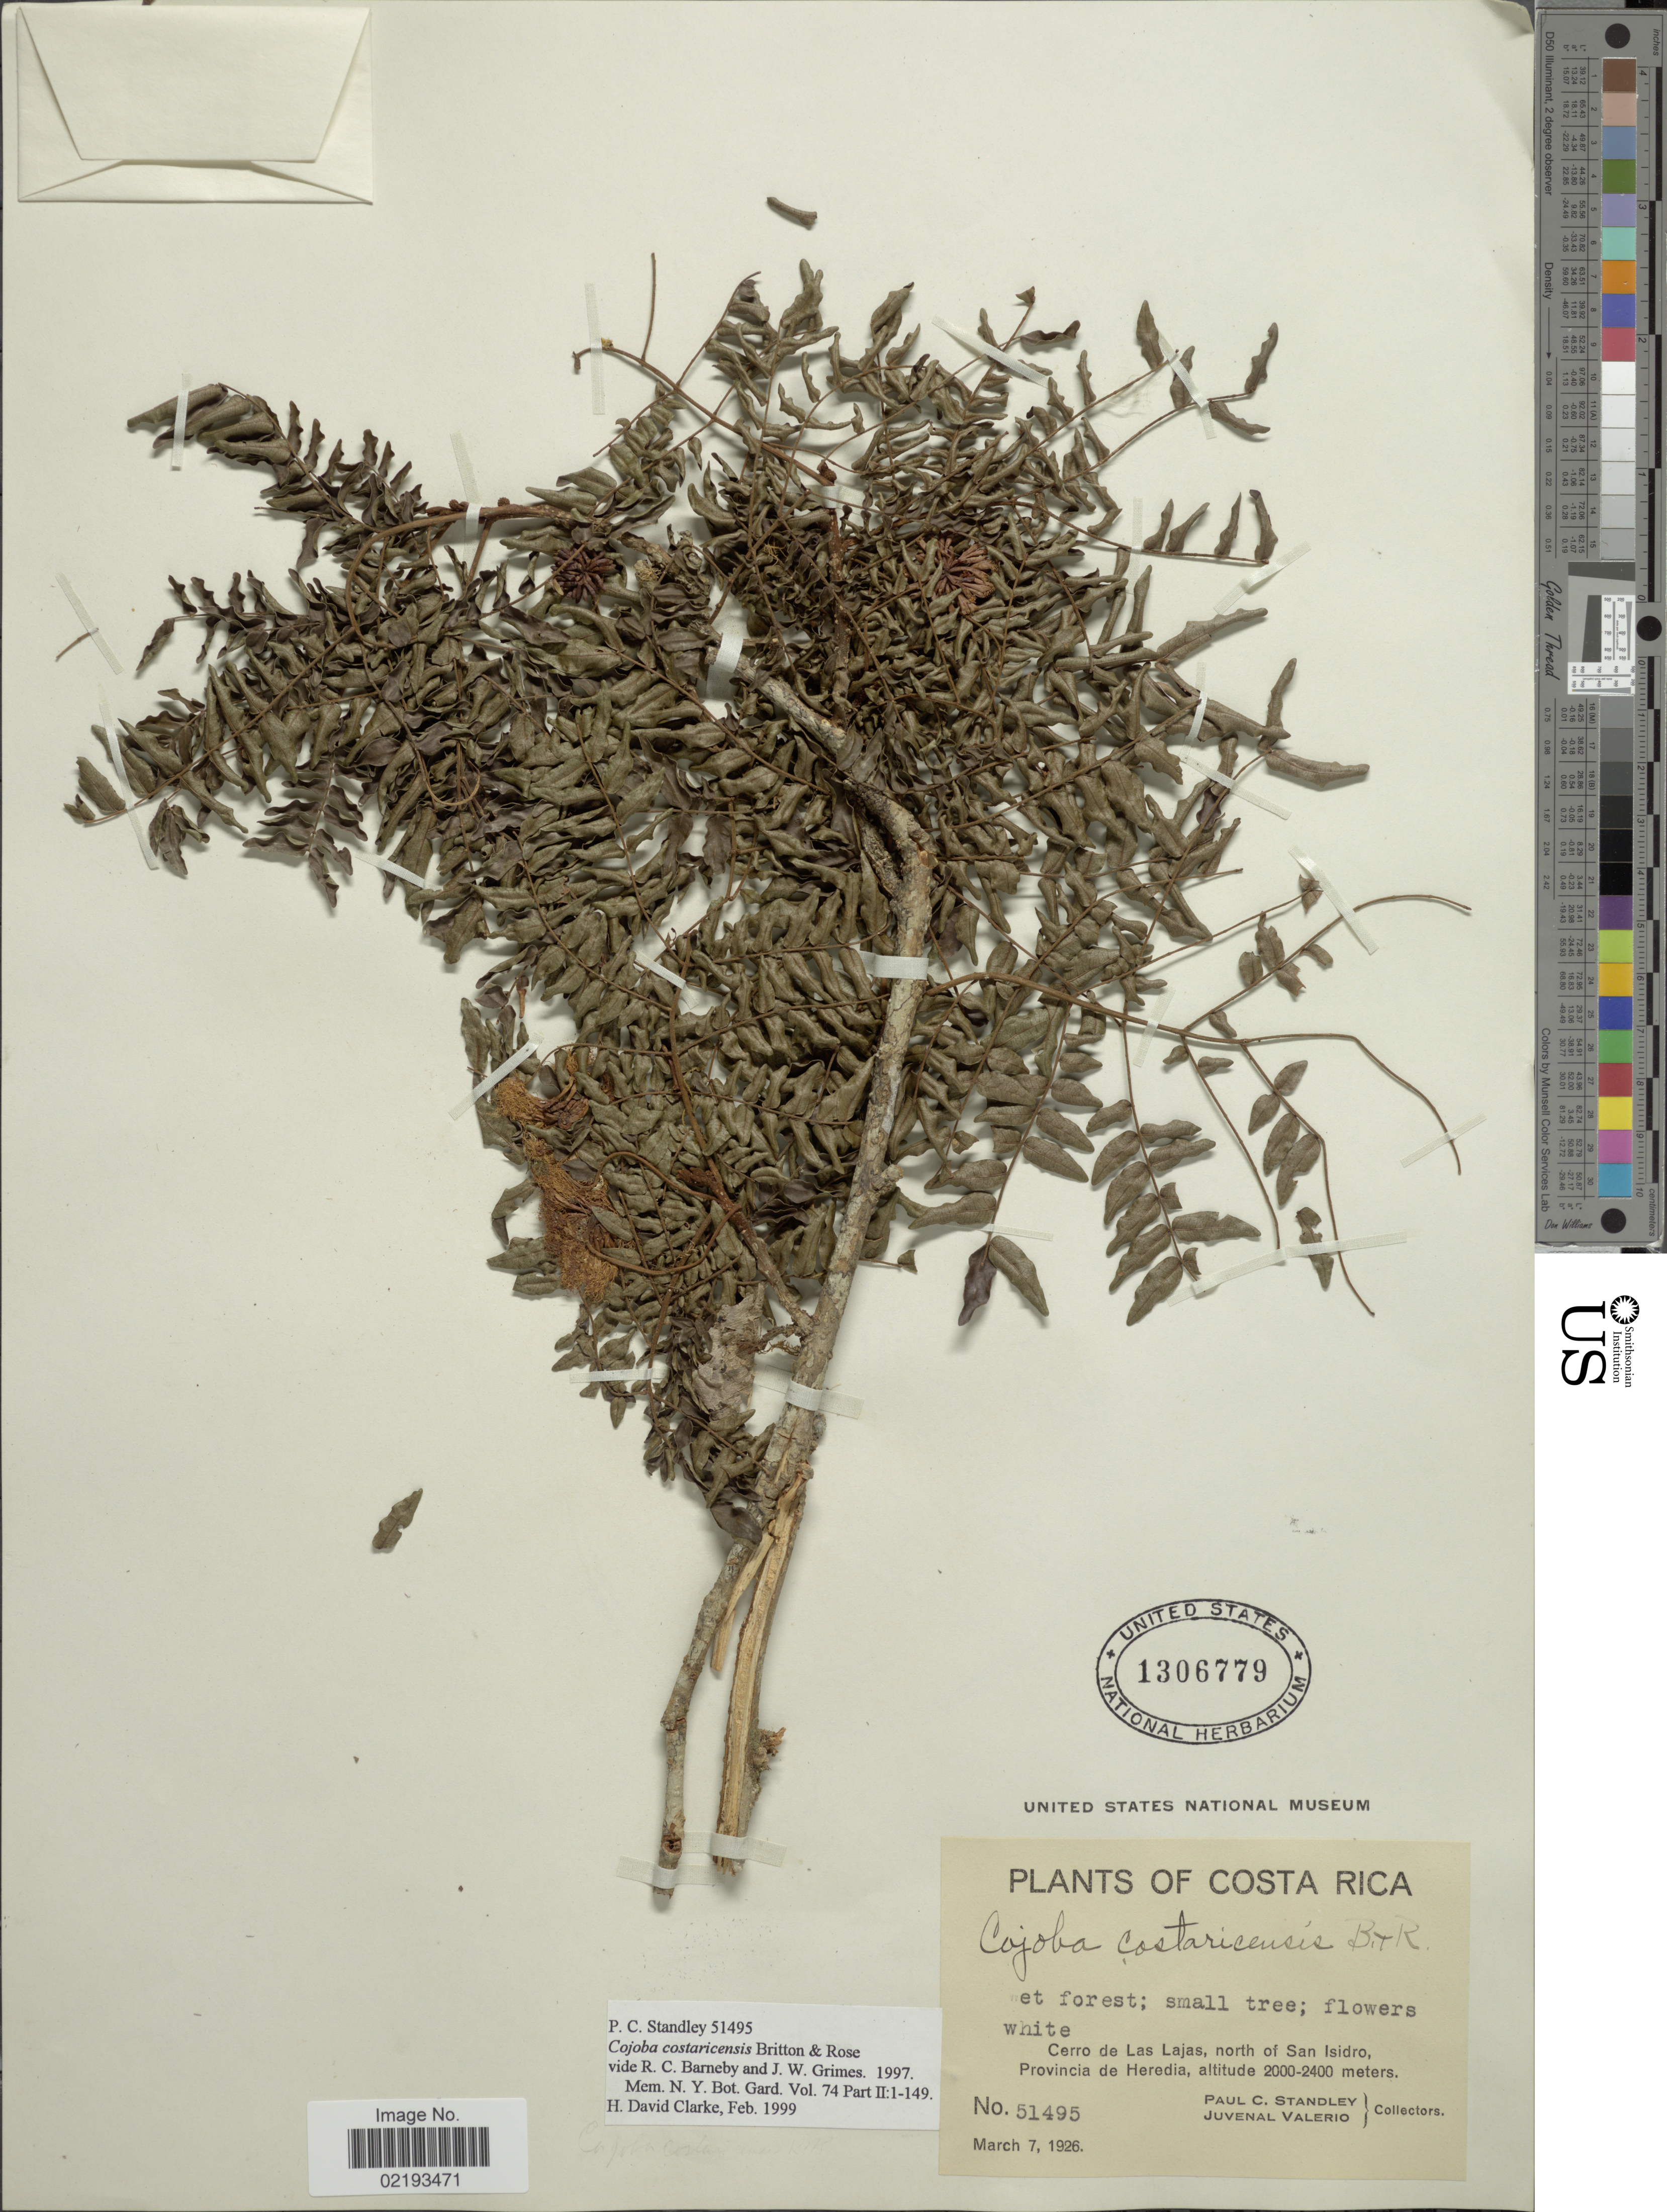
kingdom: Plantae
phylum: Tracheophyta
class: Magnoliopsida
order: Fabales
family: Fabaceae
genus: Cojoba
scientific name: Cojoba costaricensis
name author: Britton & Rose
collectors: P. C. Standley & J. Valerio R.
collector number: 51495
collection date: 1926-03-07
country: Costa Rica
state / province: Heredia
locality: Cerro de Las Lajas, north of San Isidro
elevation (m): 2000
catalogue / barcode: US 1306779